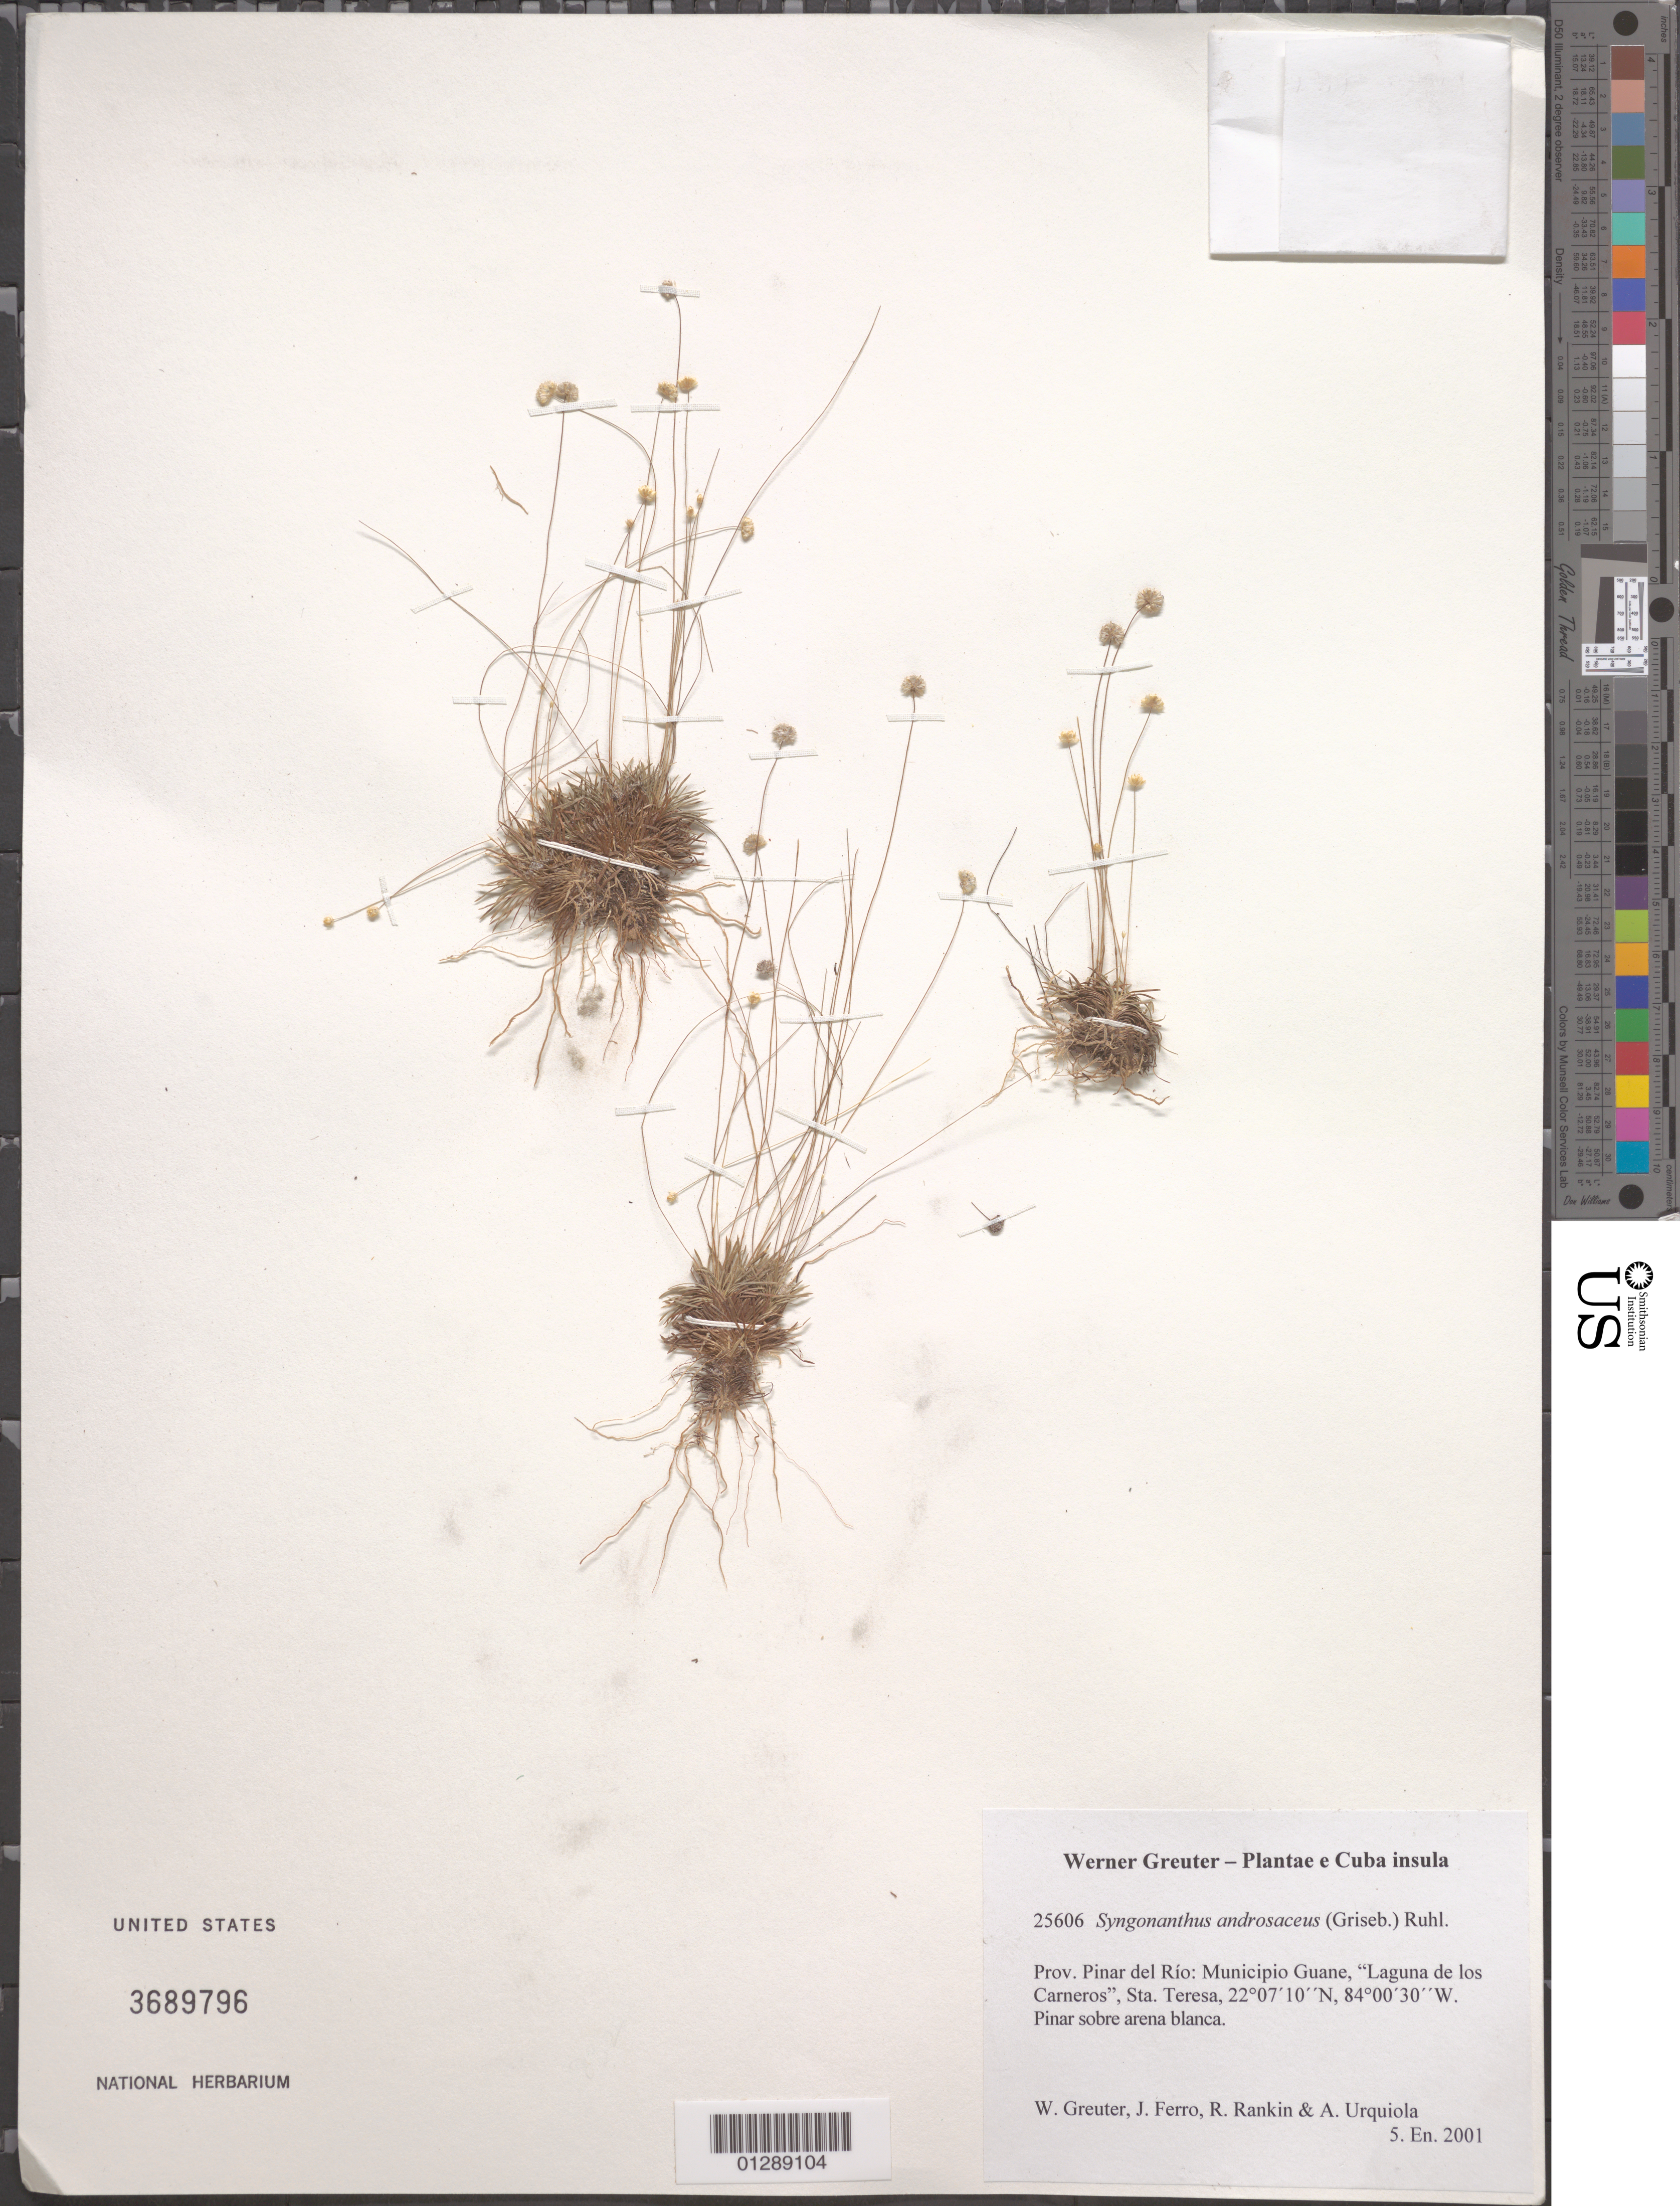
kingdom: Plantae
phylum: Tracheophyta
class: Liliopsida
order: Poales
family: Eriocaulaceae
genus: Syngonanthus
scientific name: Syngonanthus androsaceus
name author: (Griseb.) Ruhland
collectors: W. R. Greuter, J. Ferro, R. Rankin Rodriguez & A. Urquiola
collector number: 25606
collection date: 2001-01-05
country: Cuba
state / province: Pinar del Rio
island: Cuba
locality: Municipio Guane, "Laguna de los Carneros", Sta. Teresa.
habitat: Pinar sobre arena blanca, en el margen de la carretera.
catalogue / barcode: US 3689796